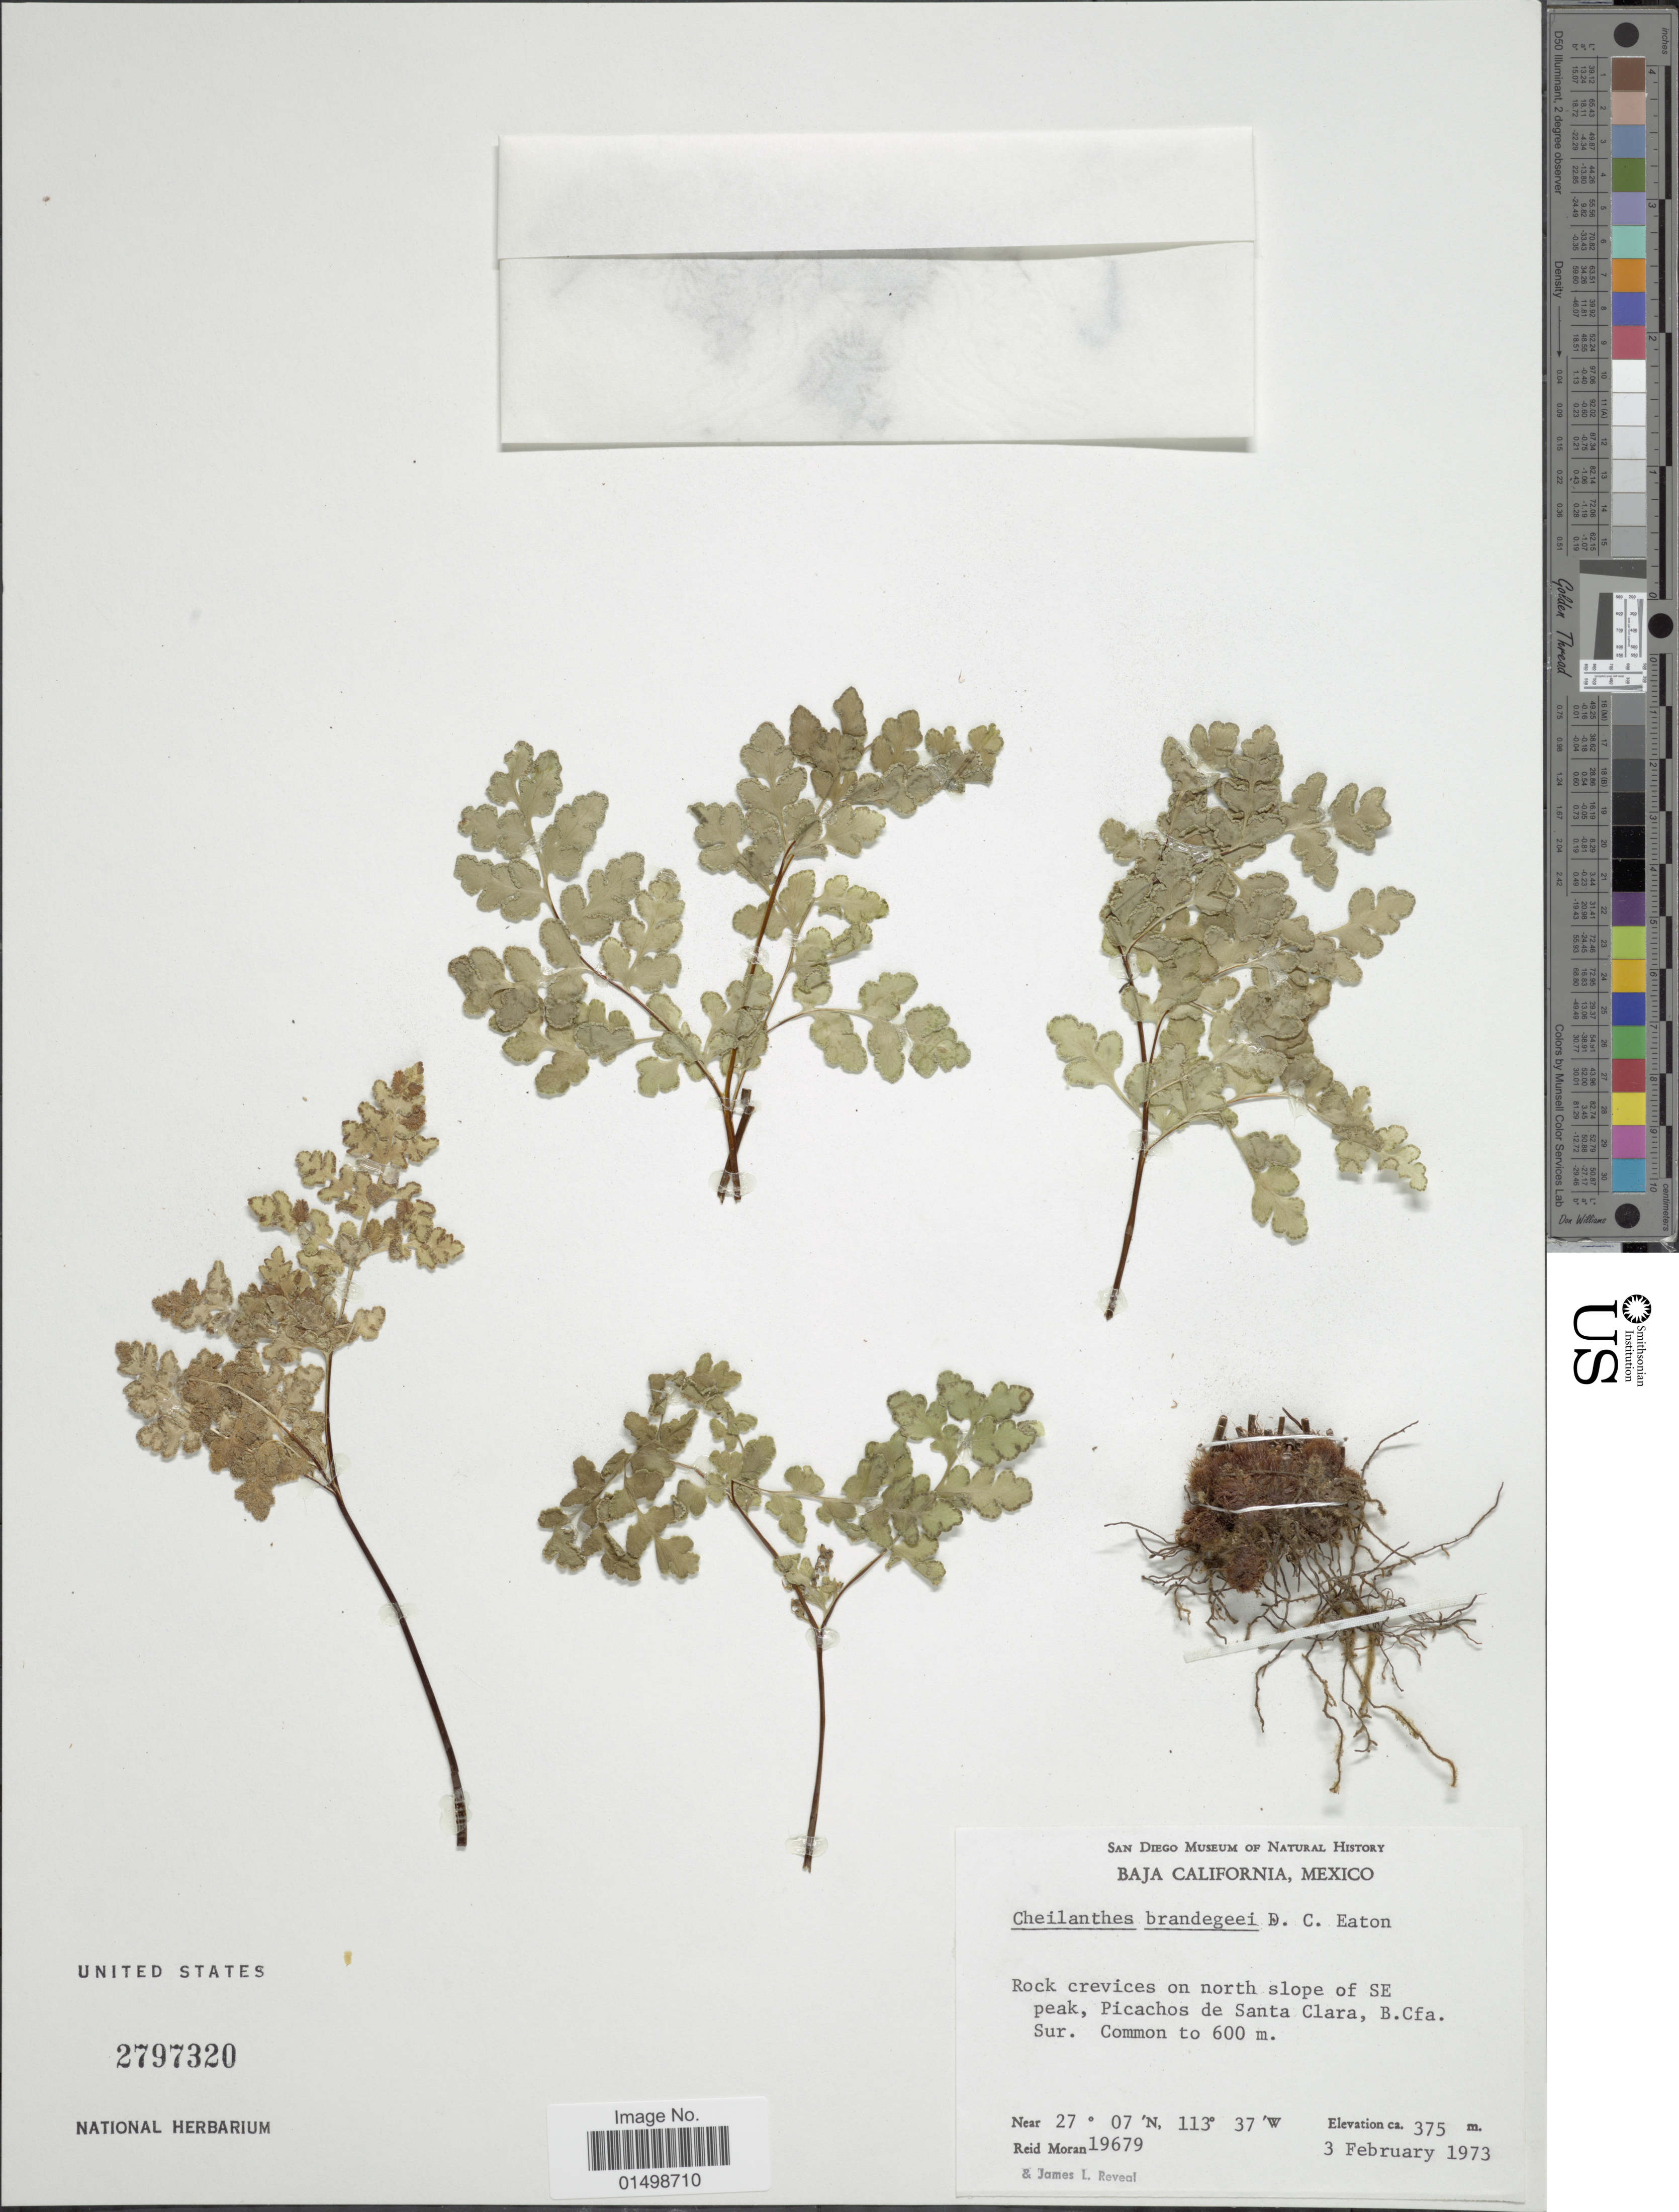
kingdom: Plantae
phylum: Tracheophyta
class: Polypodiopsida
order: Polypodiales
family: Pteridaceae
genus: Cheilanthes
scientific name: Cheilanthes brandeegei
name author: D.C. Eaton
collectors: R. V. Moran & J. L. Reveal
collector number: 19679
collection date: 1973-02-03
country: Mexico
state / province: Baja California Sur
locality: Rock crevices on north slope ofSE peak, Picahos de Santa Clara, B. Cfa. Sur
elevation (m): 375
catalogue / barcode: US 2797320